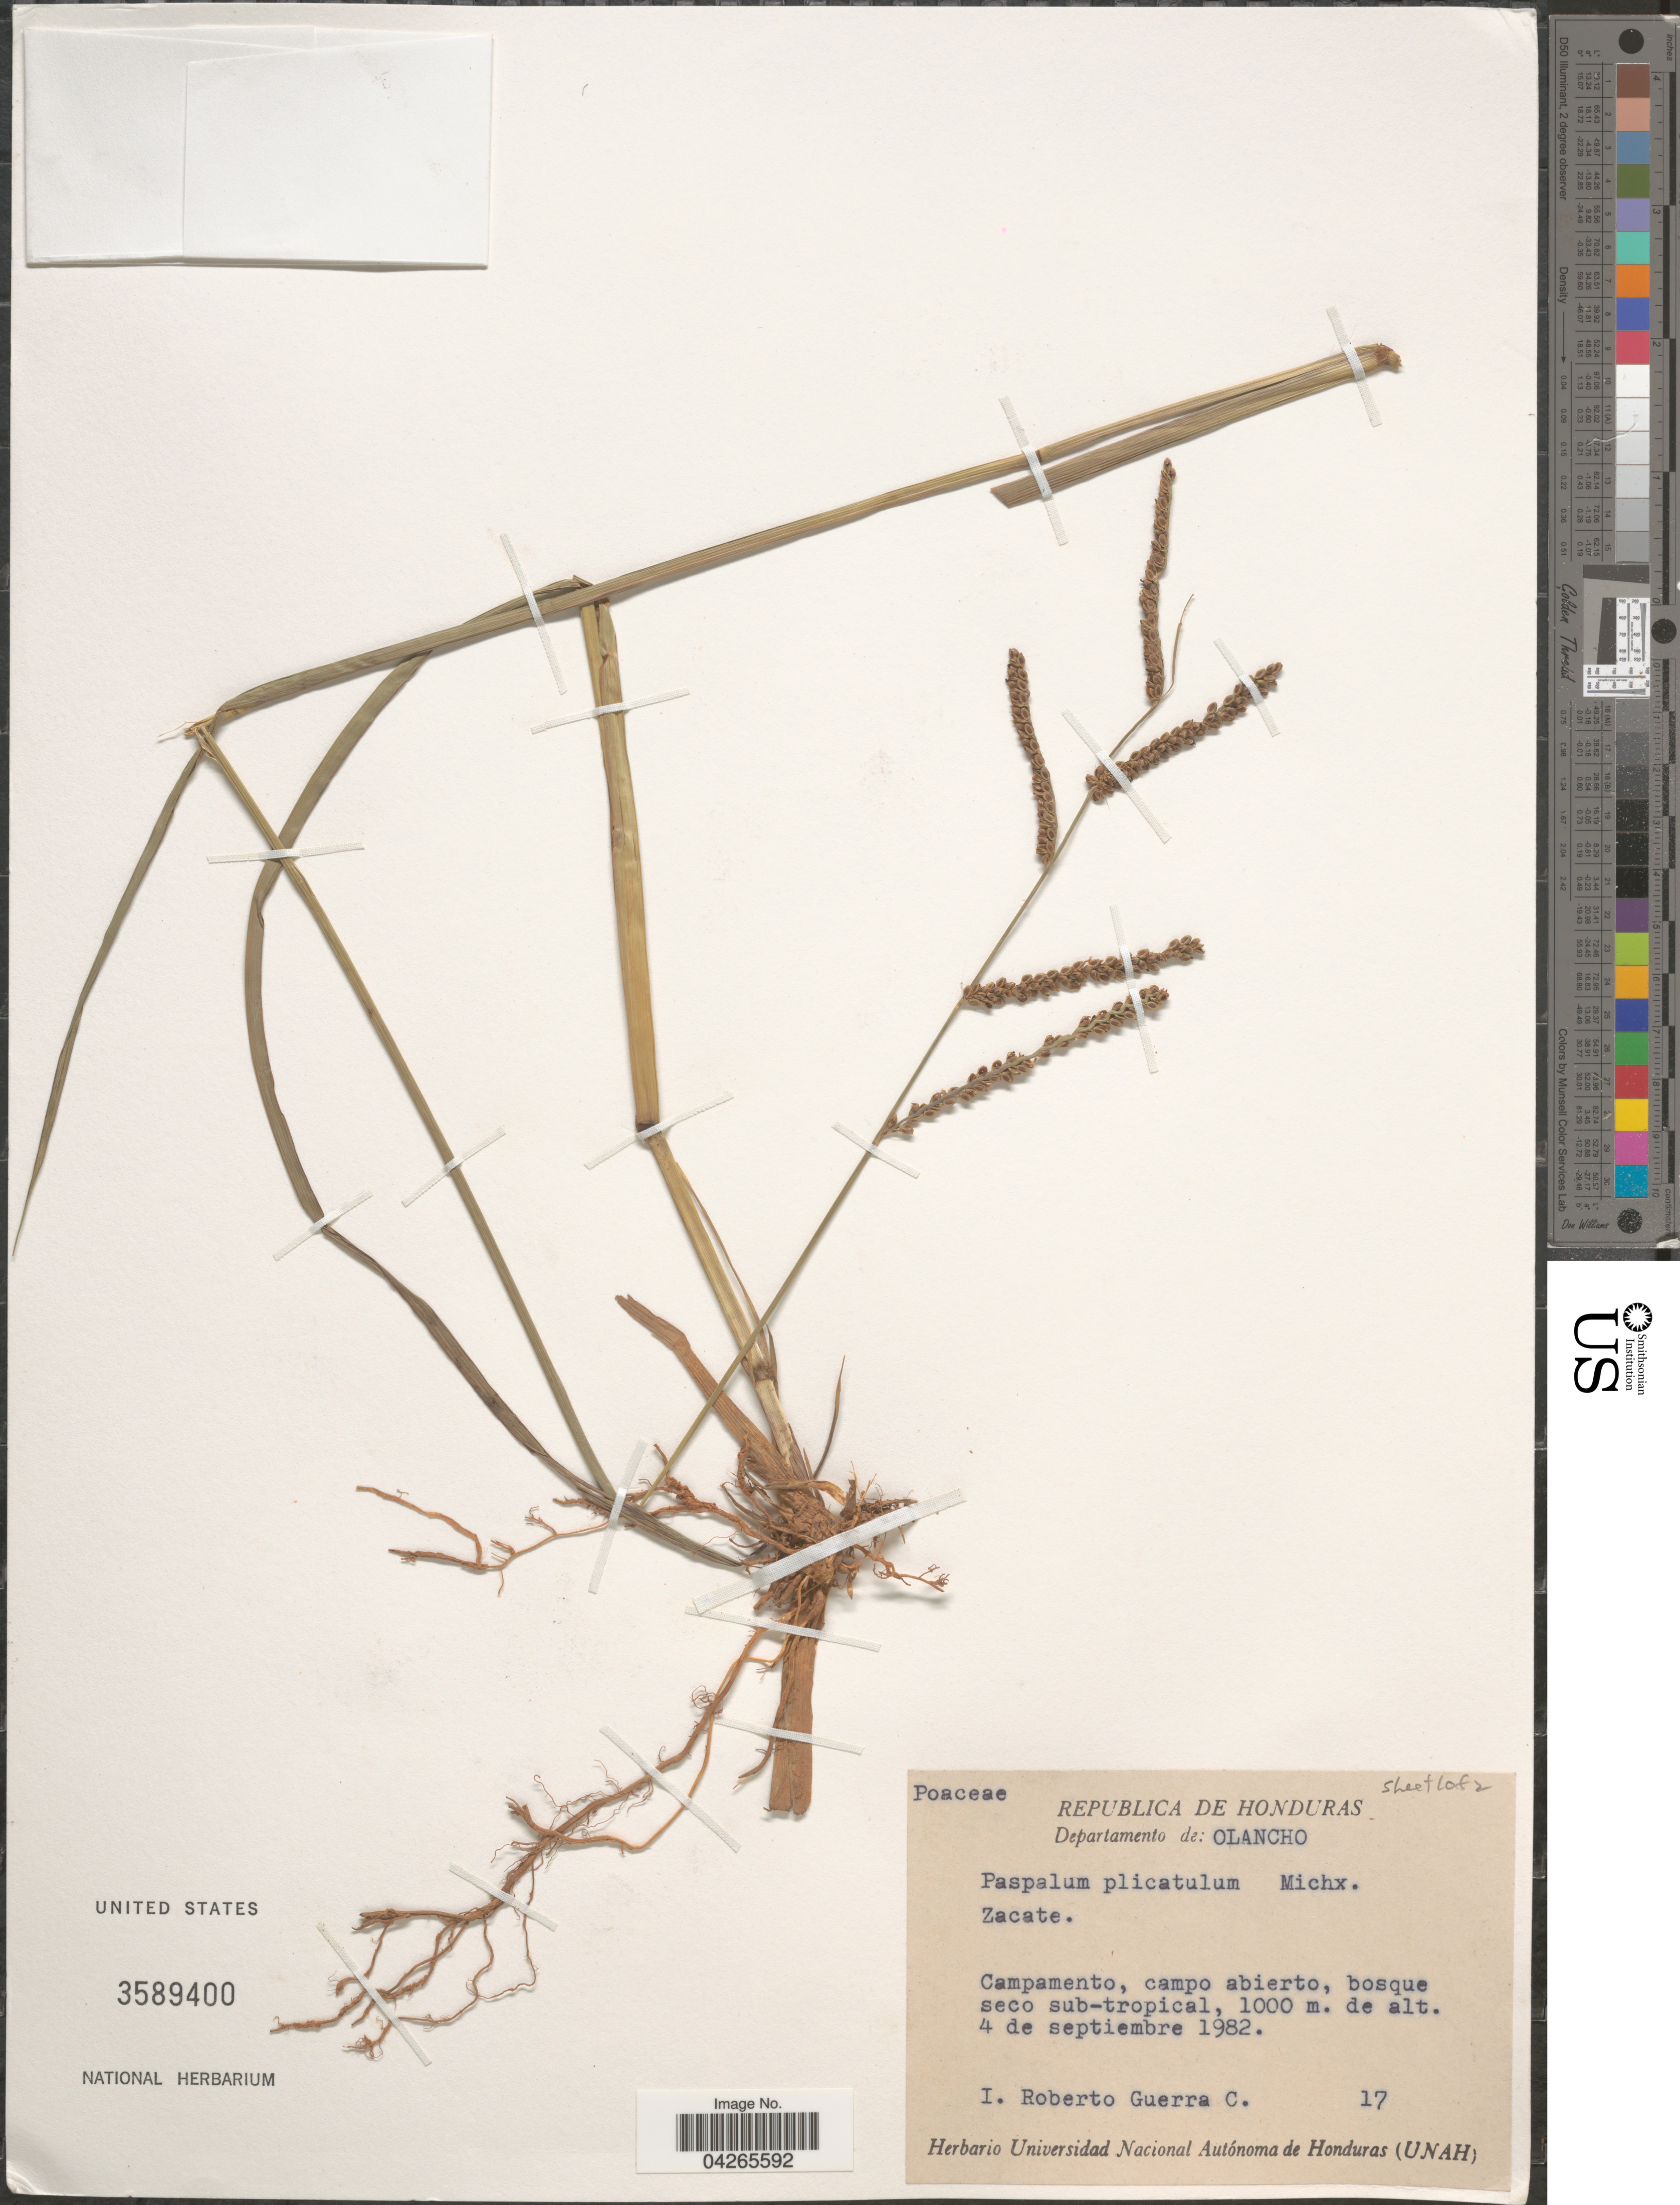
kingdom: Plantae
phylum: Tracheophyta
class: Liliopsida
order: Poales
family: Poaceae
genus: Paspalum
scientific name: Paspalum plicatulum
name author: Michx.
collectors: I. R. Guerra C.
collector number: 17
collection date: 1982-09-04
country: Honduras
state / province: Olancho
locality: Republica de Honduras. Departamento de: Olancho. Campamento, campo abierto, bosque seco sub-tropical.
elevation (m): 1000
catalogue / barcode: US 3589400